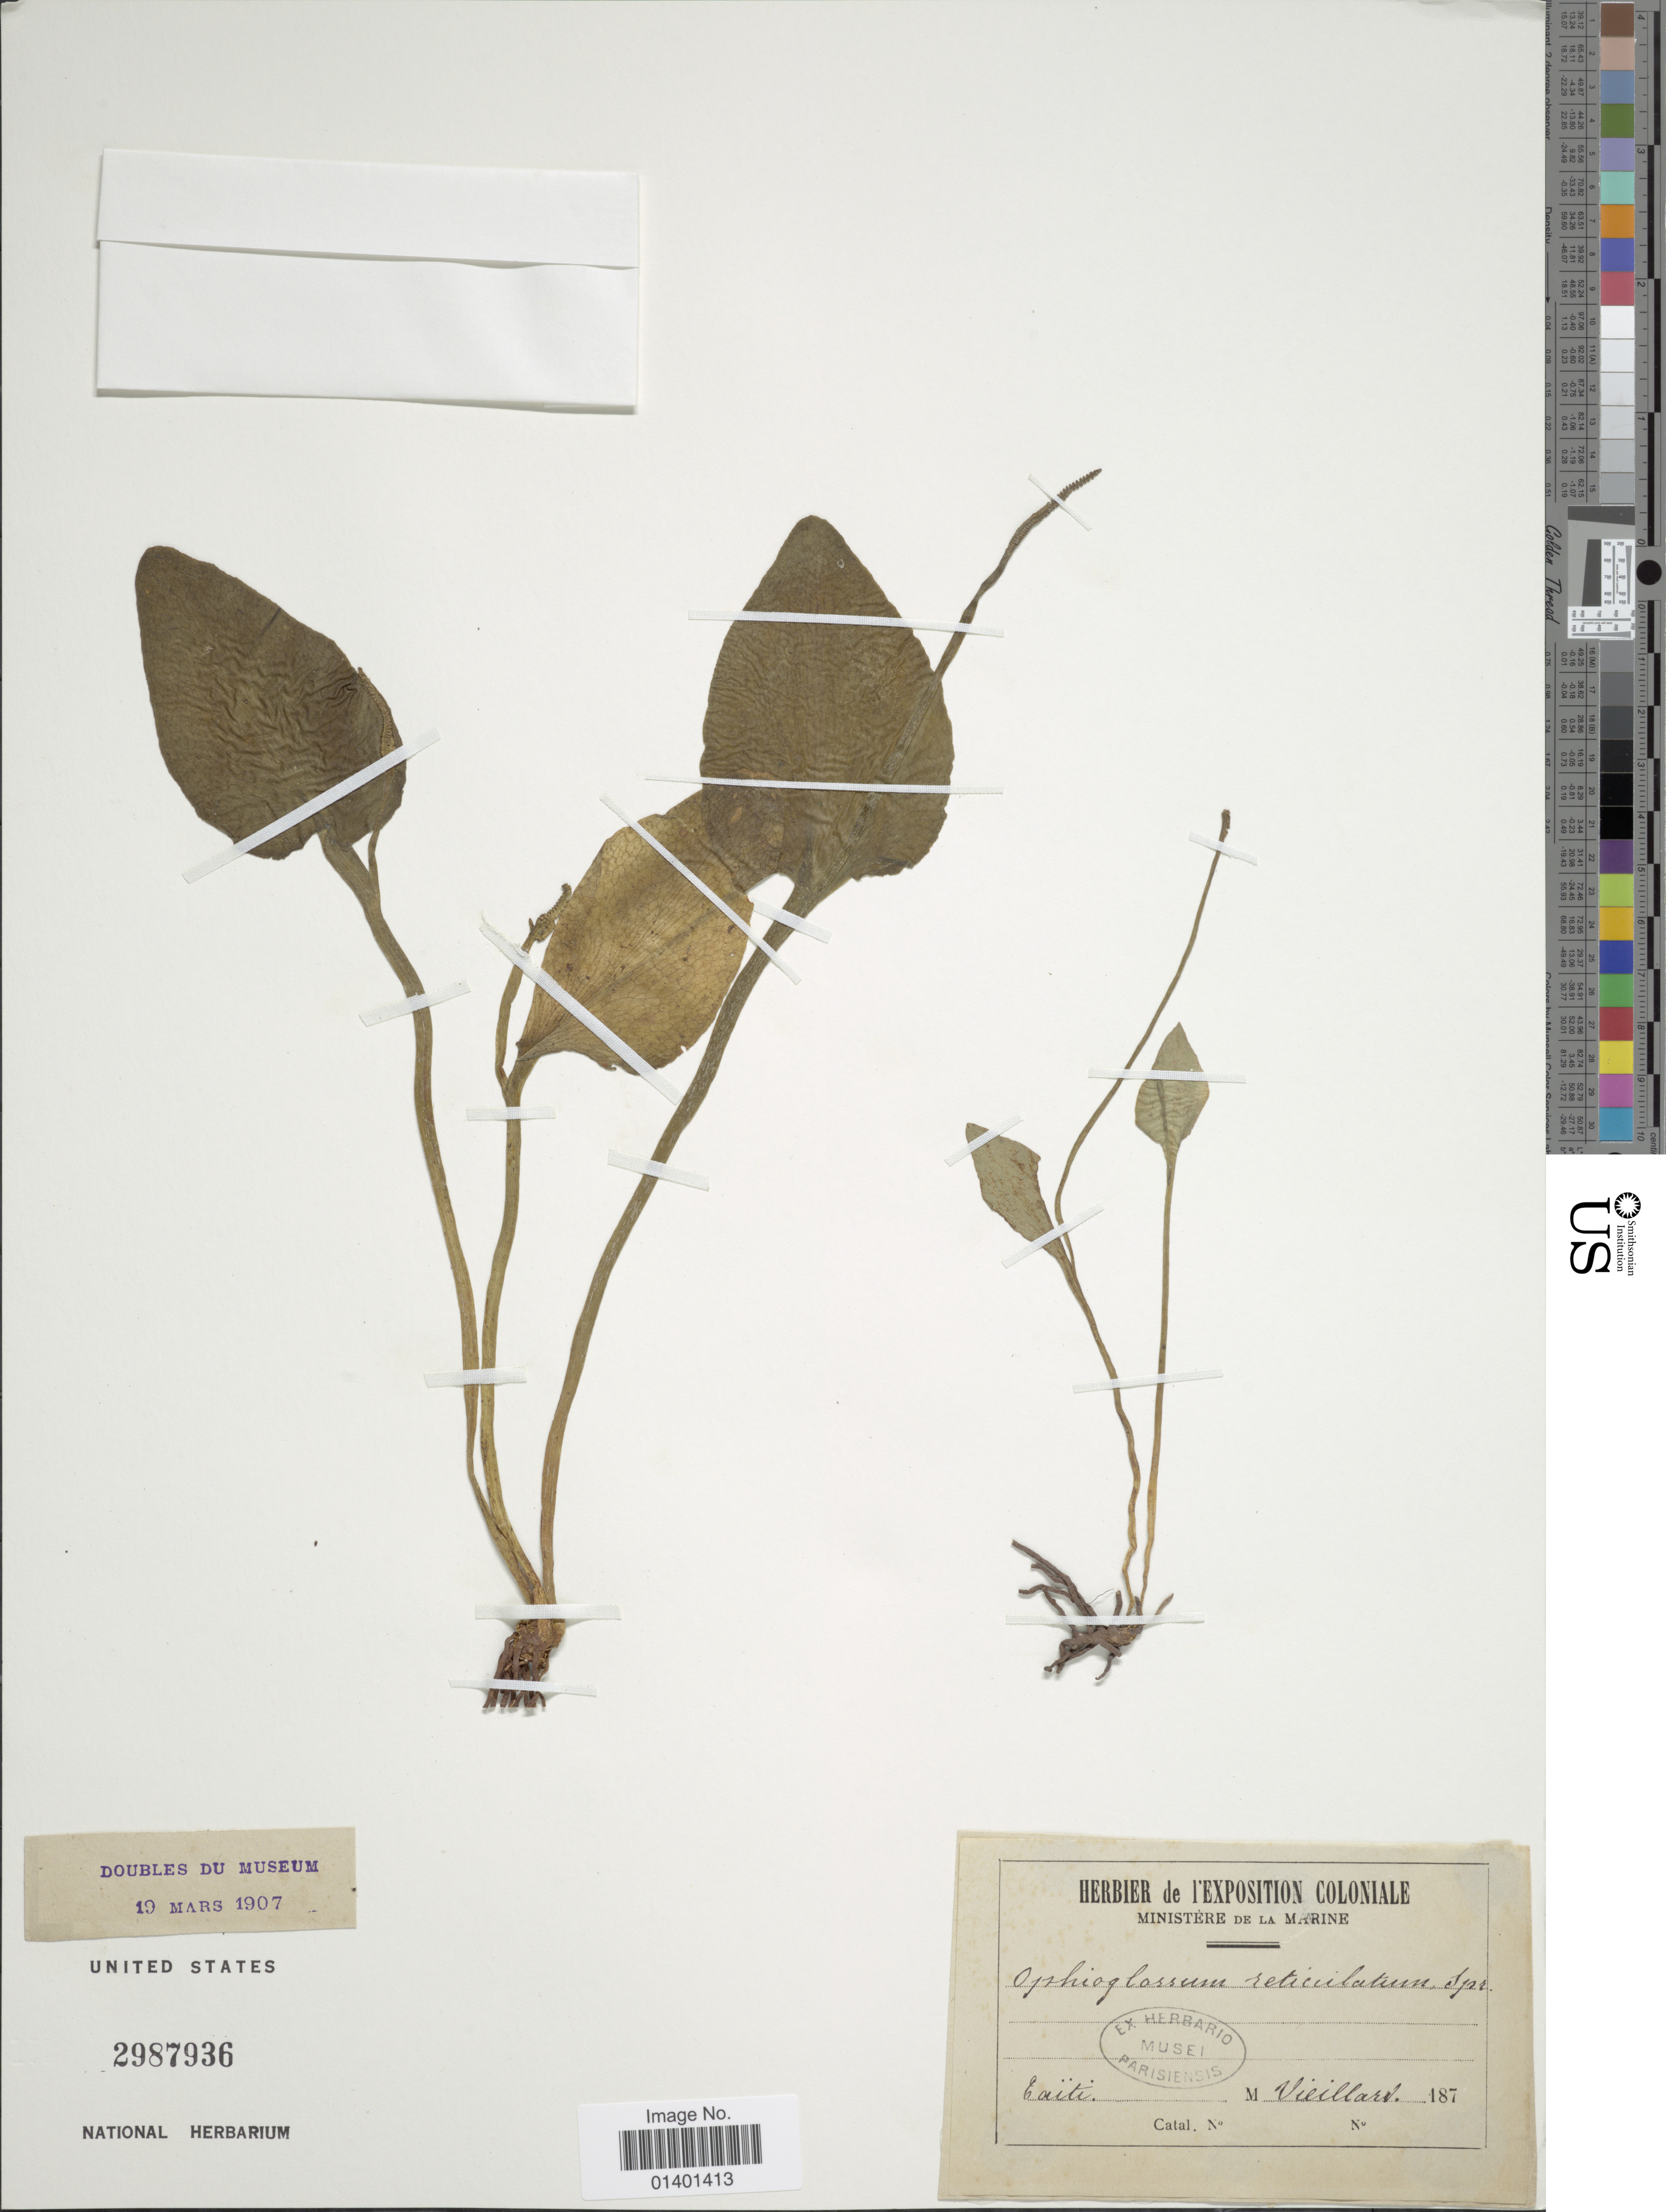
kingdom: Plantae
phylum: Tracheophyta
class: Polypodiopsida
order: Ophioglossales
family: Ophioglossaceae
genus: Ophioglossum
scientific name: Ophioglossum reticulatum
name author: L.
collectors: Vieillard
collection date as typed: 187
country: French Polynesia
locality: Taiti [interpreted]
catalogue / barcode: US 2987936